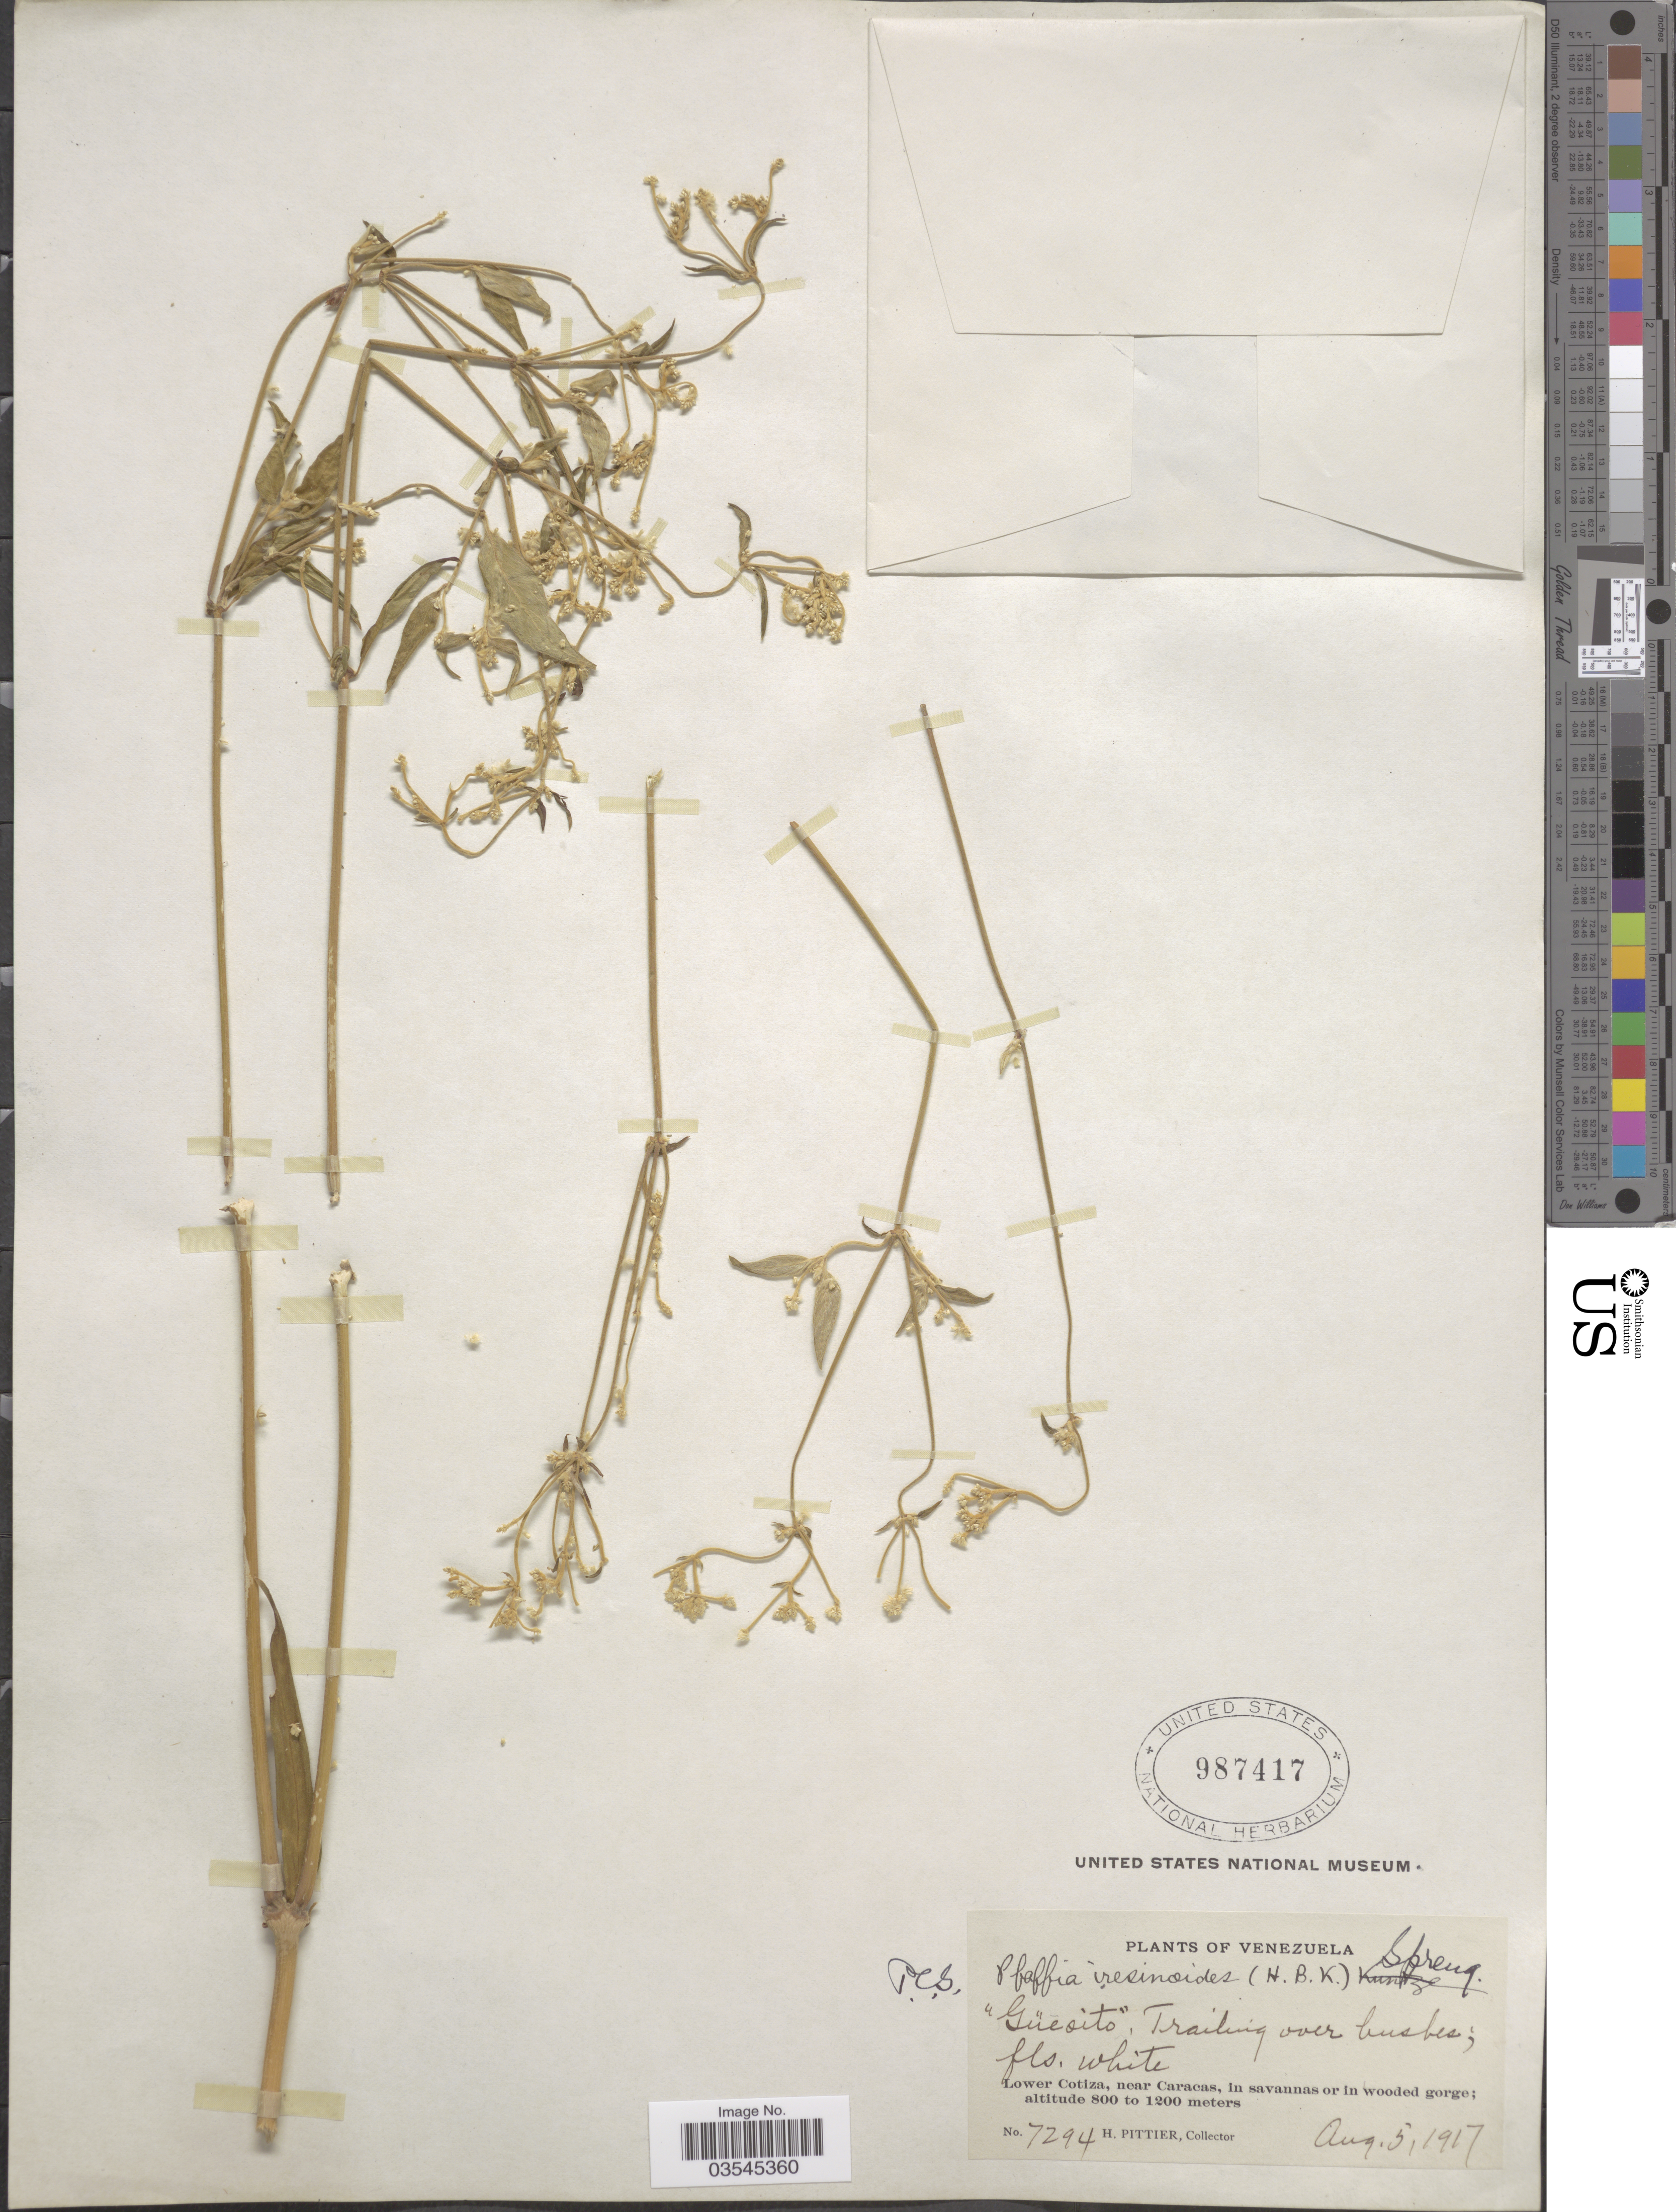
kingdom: Plantae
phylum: Tracheophyta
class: Magnoliopsida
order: Caryophyllales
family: Amaranthaceae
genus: Pfaffia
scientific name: Pfaffia iresinoides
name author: (Kunth) Spreng.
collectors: H. F. Pittier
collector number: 7294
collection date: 1917-08-05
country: Venezuela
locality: Lower Cotiza, near Caracas.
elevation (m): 800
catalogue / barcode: US 987417